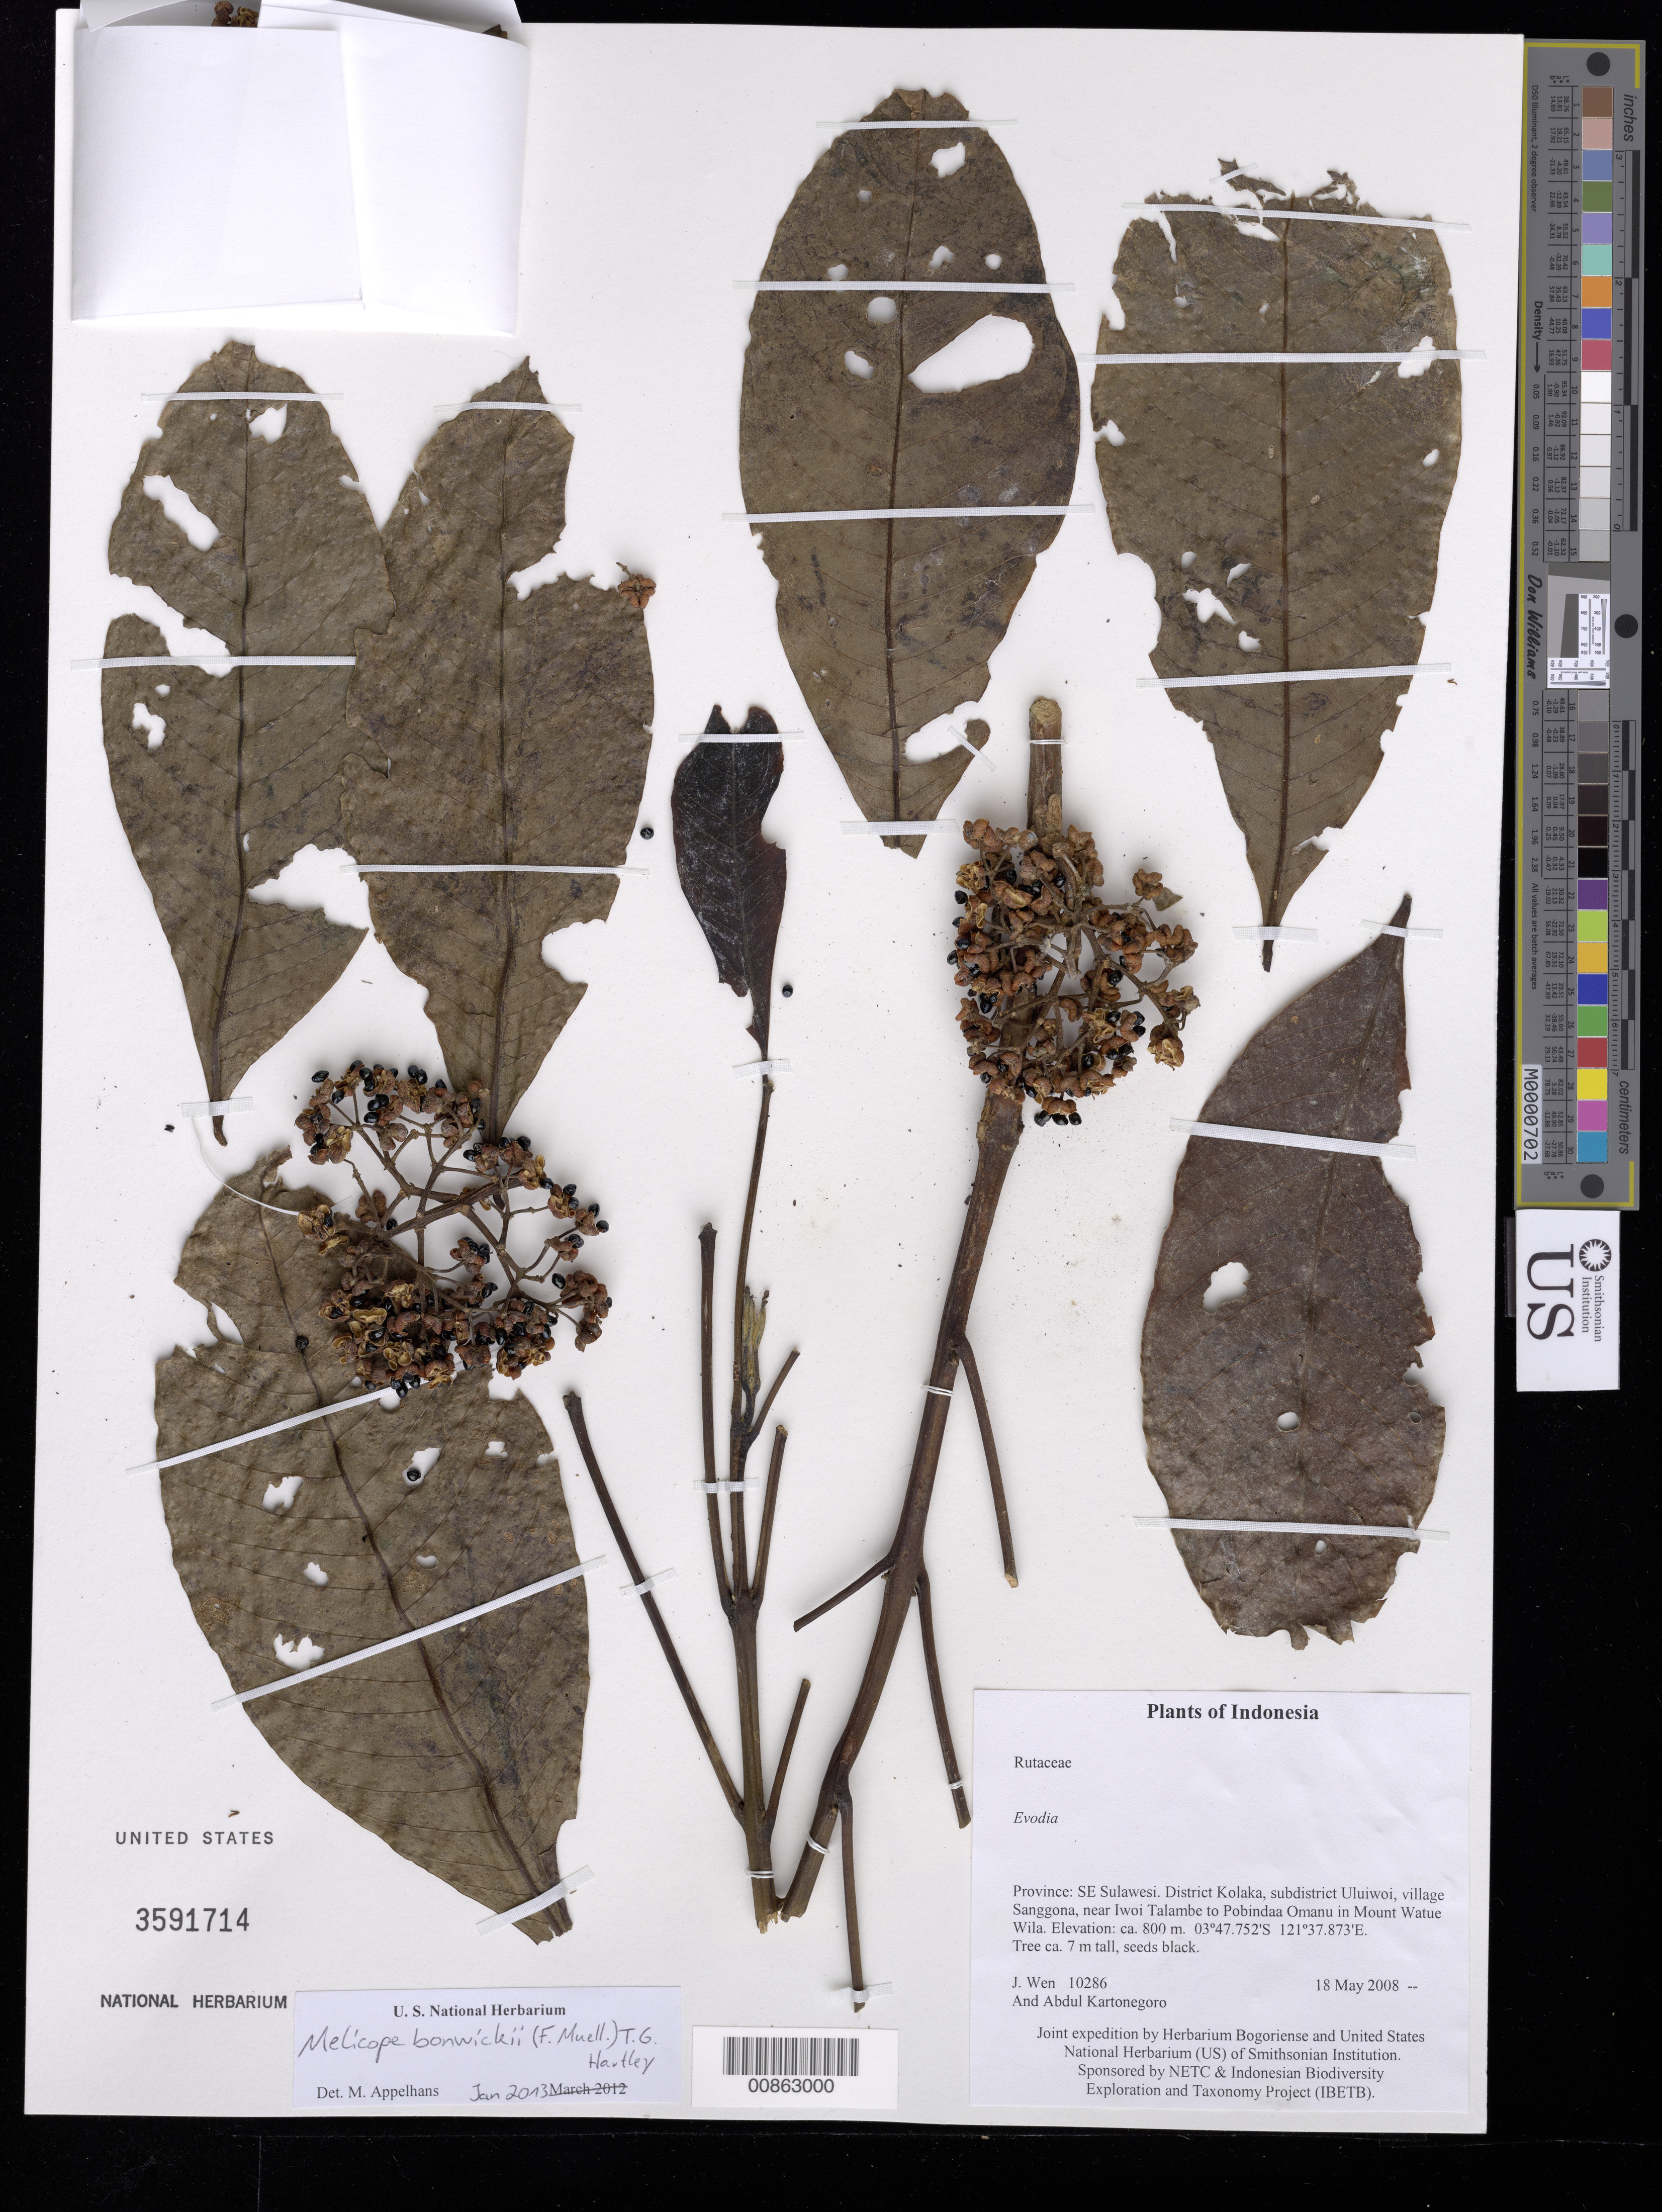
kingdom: Plantae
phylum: Tracheophyta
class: Magnoliopsida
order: Sapindales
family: Rutaceae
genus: Melicope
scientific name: Melicope bonwickii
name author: (F. Muell.) T.G. Hartley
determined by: Appelhans, M.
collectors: J. Wen & A. Kartonegoro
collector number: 10286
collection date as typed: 18 May 2008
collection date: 2008-05-18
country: Indonesia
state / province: Sulawesi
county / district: Sulawesi Tenggara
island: Sulawesi [Celebes]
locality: District Kolaka, subdistrict Uluiwoi, village Sanggona, near Iwoi Talambe to Pobindaa Omanu in Mount Watue Wila.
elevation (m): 800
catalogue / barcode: US 3591714